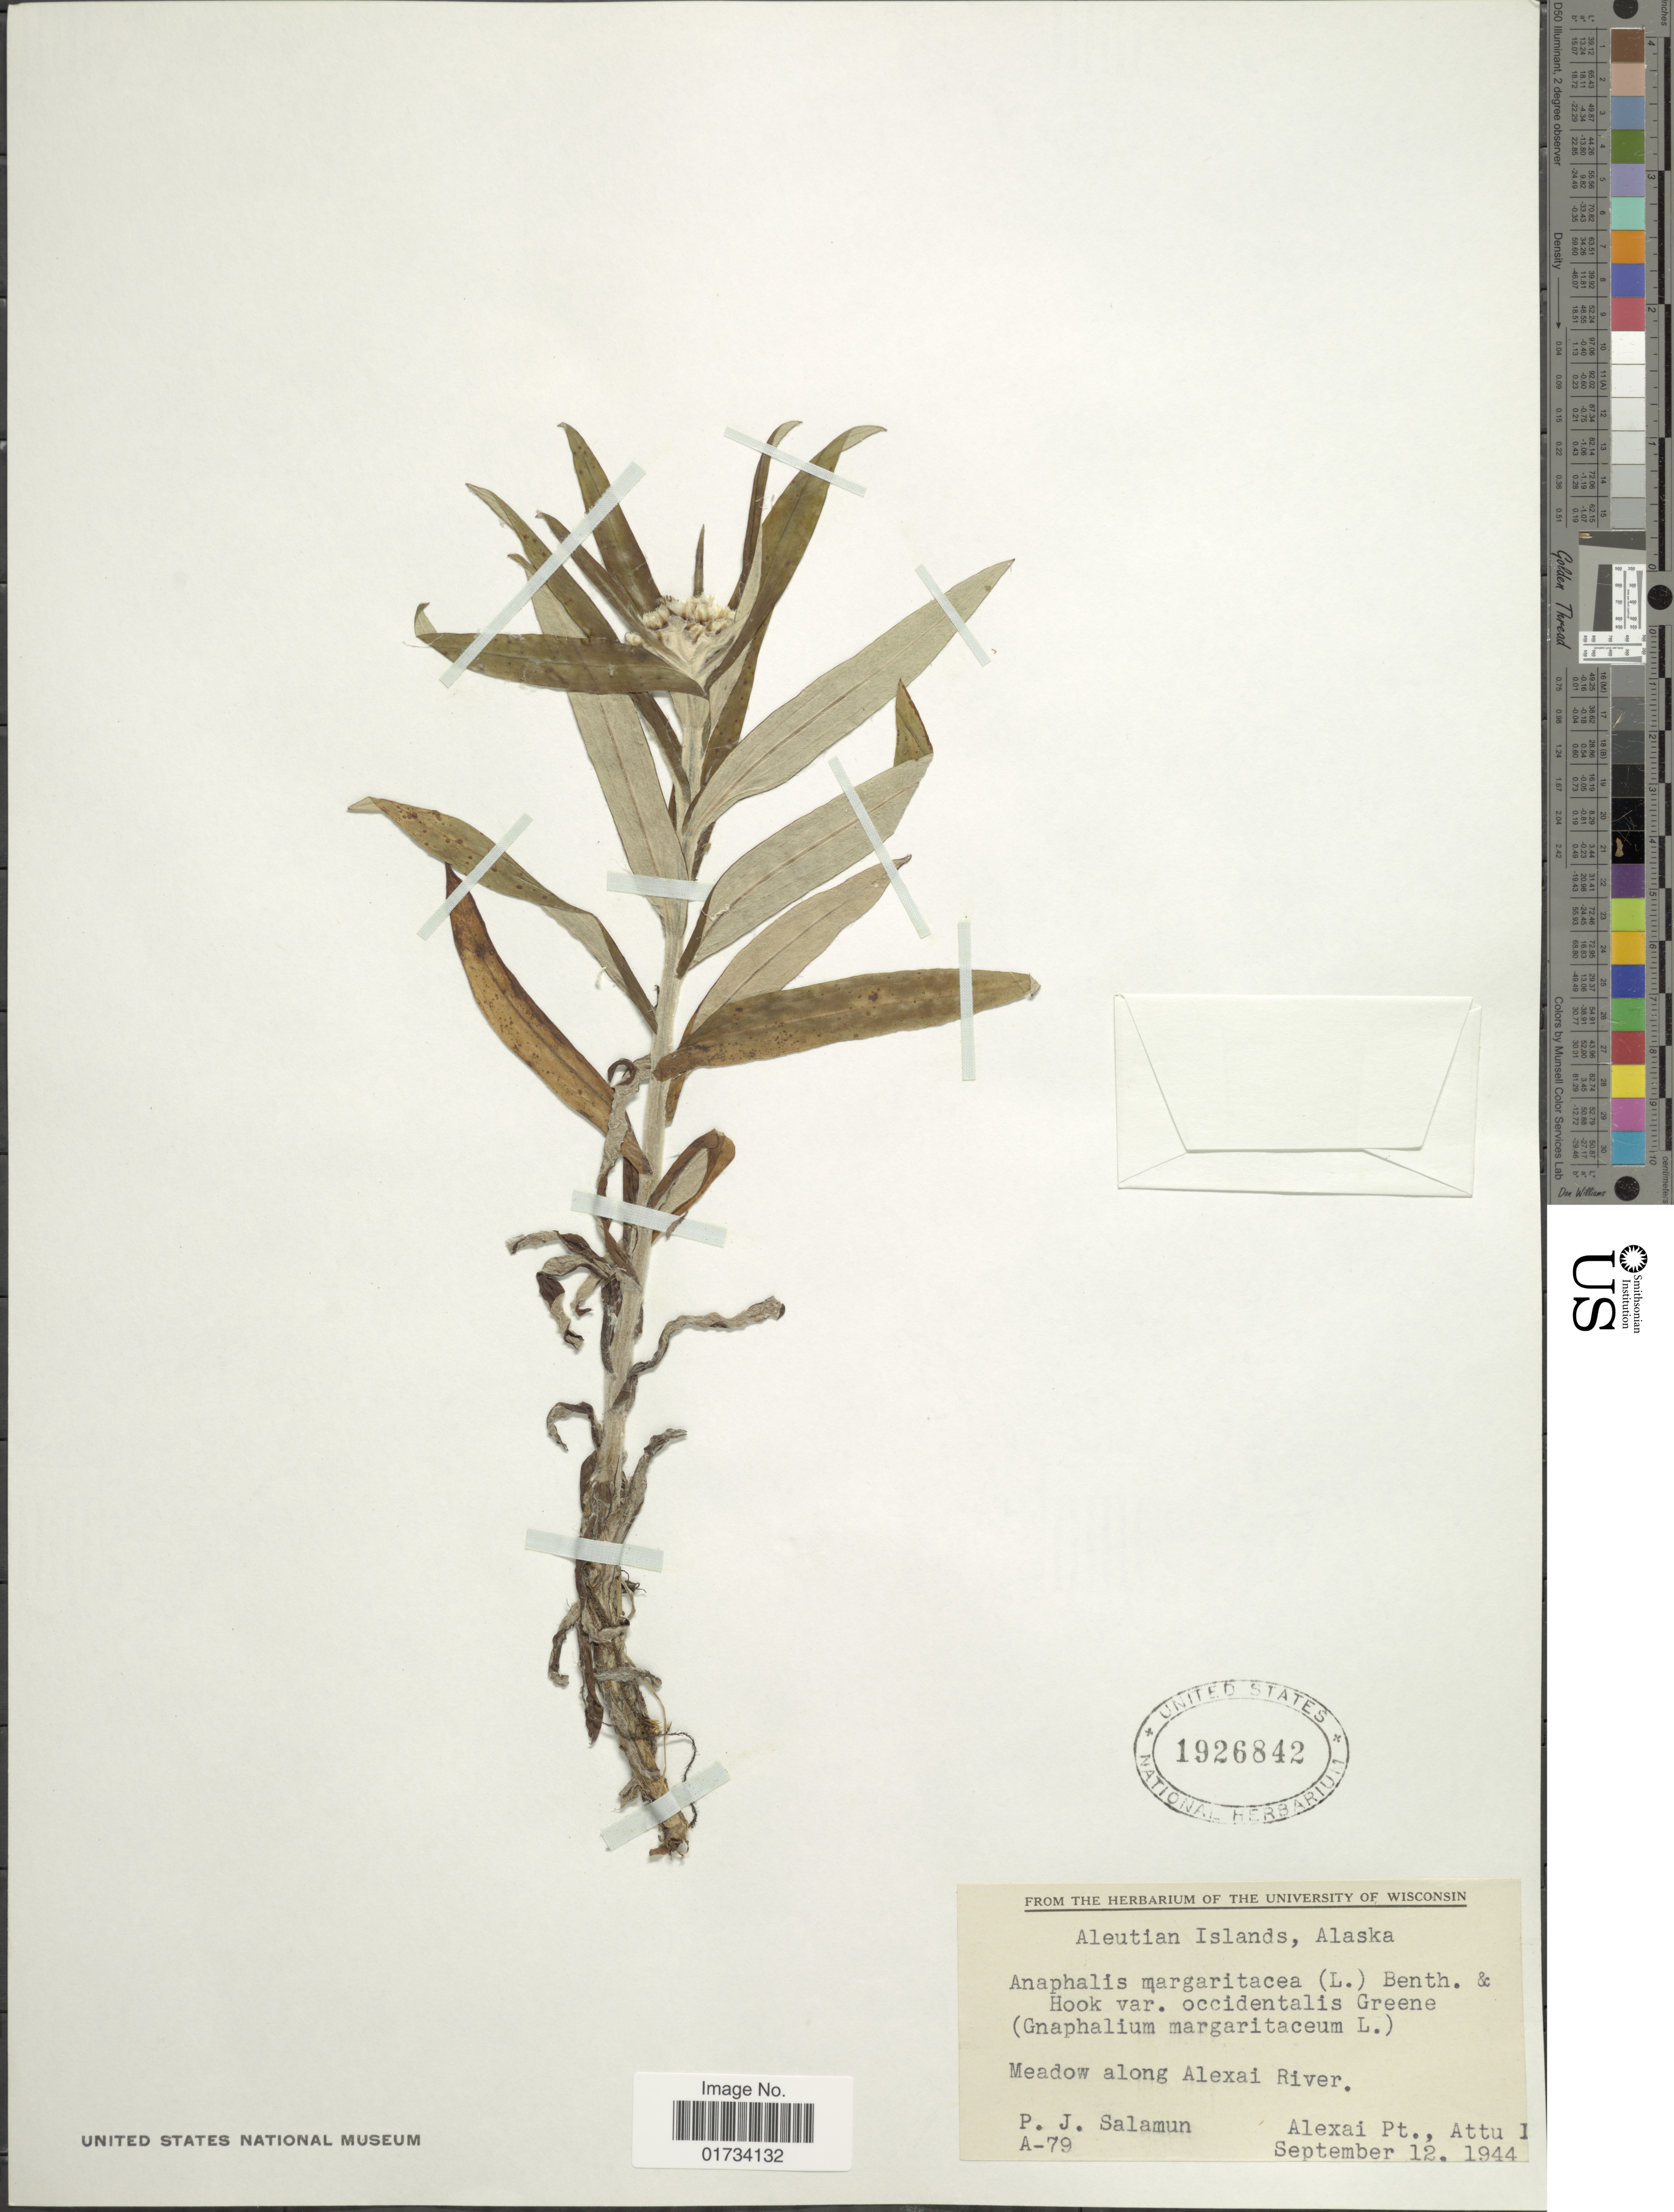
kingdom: Plantae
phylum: Tracheophyta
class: Magnoliopsida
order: Asterales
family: Asteraceae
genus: Anaphalis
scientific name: Anaphalis margaritacea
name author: (L.) Benth. & Hook. f.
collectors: P. Salamun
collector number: A-79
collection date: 1944-09-12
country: United States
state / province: Alaska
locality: Aleutian Islands, meadow along Alexai River, Alexai Pt., Attu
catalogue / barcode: US 1926842